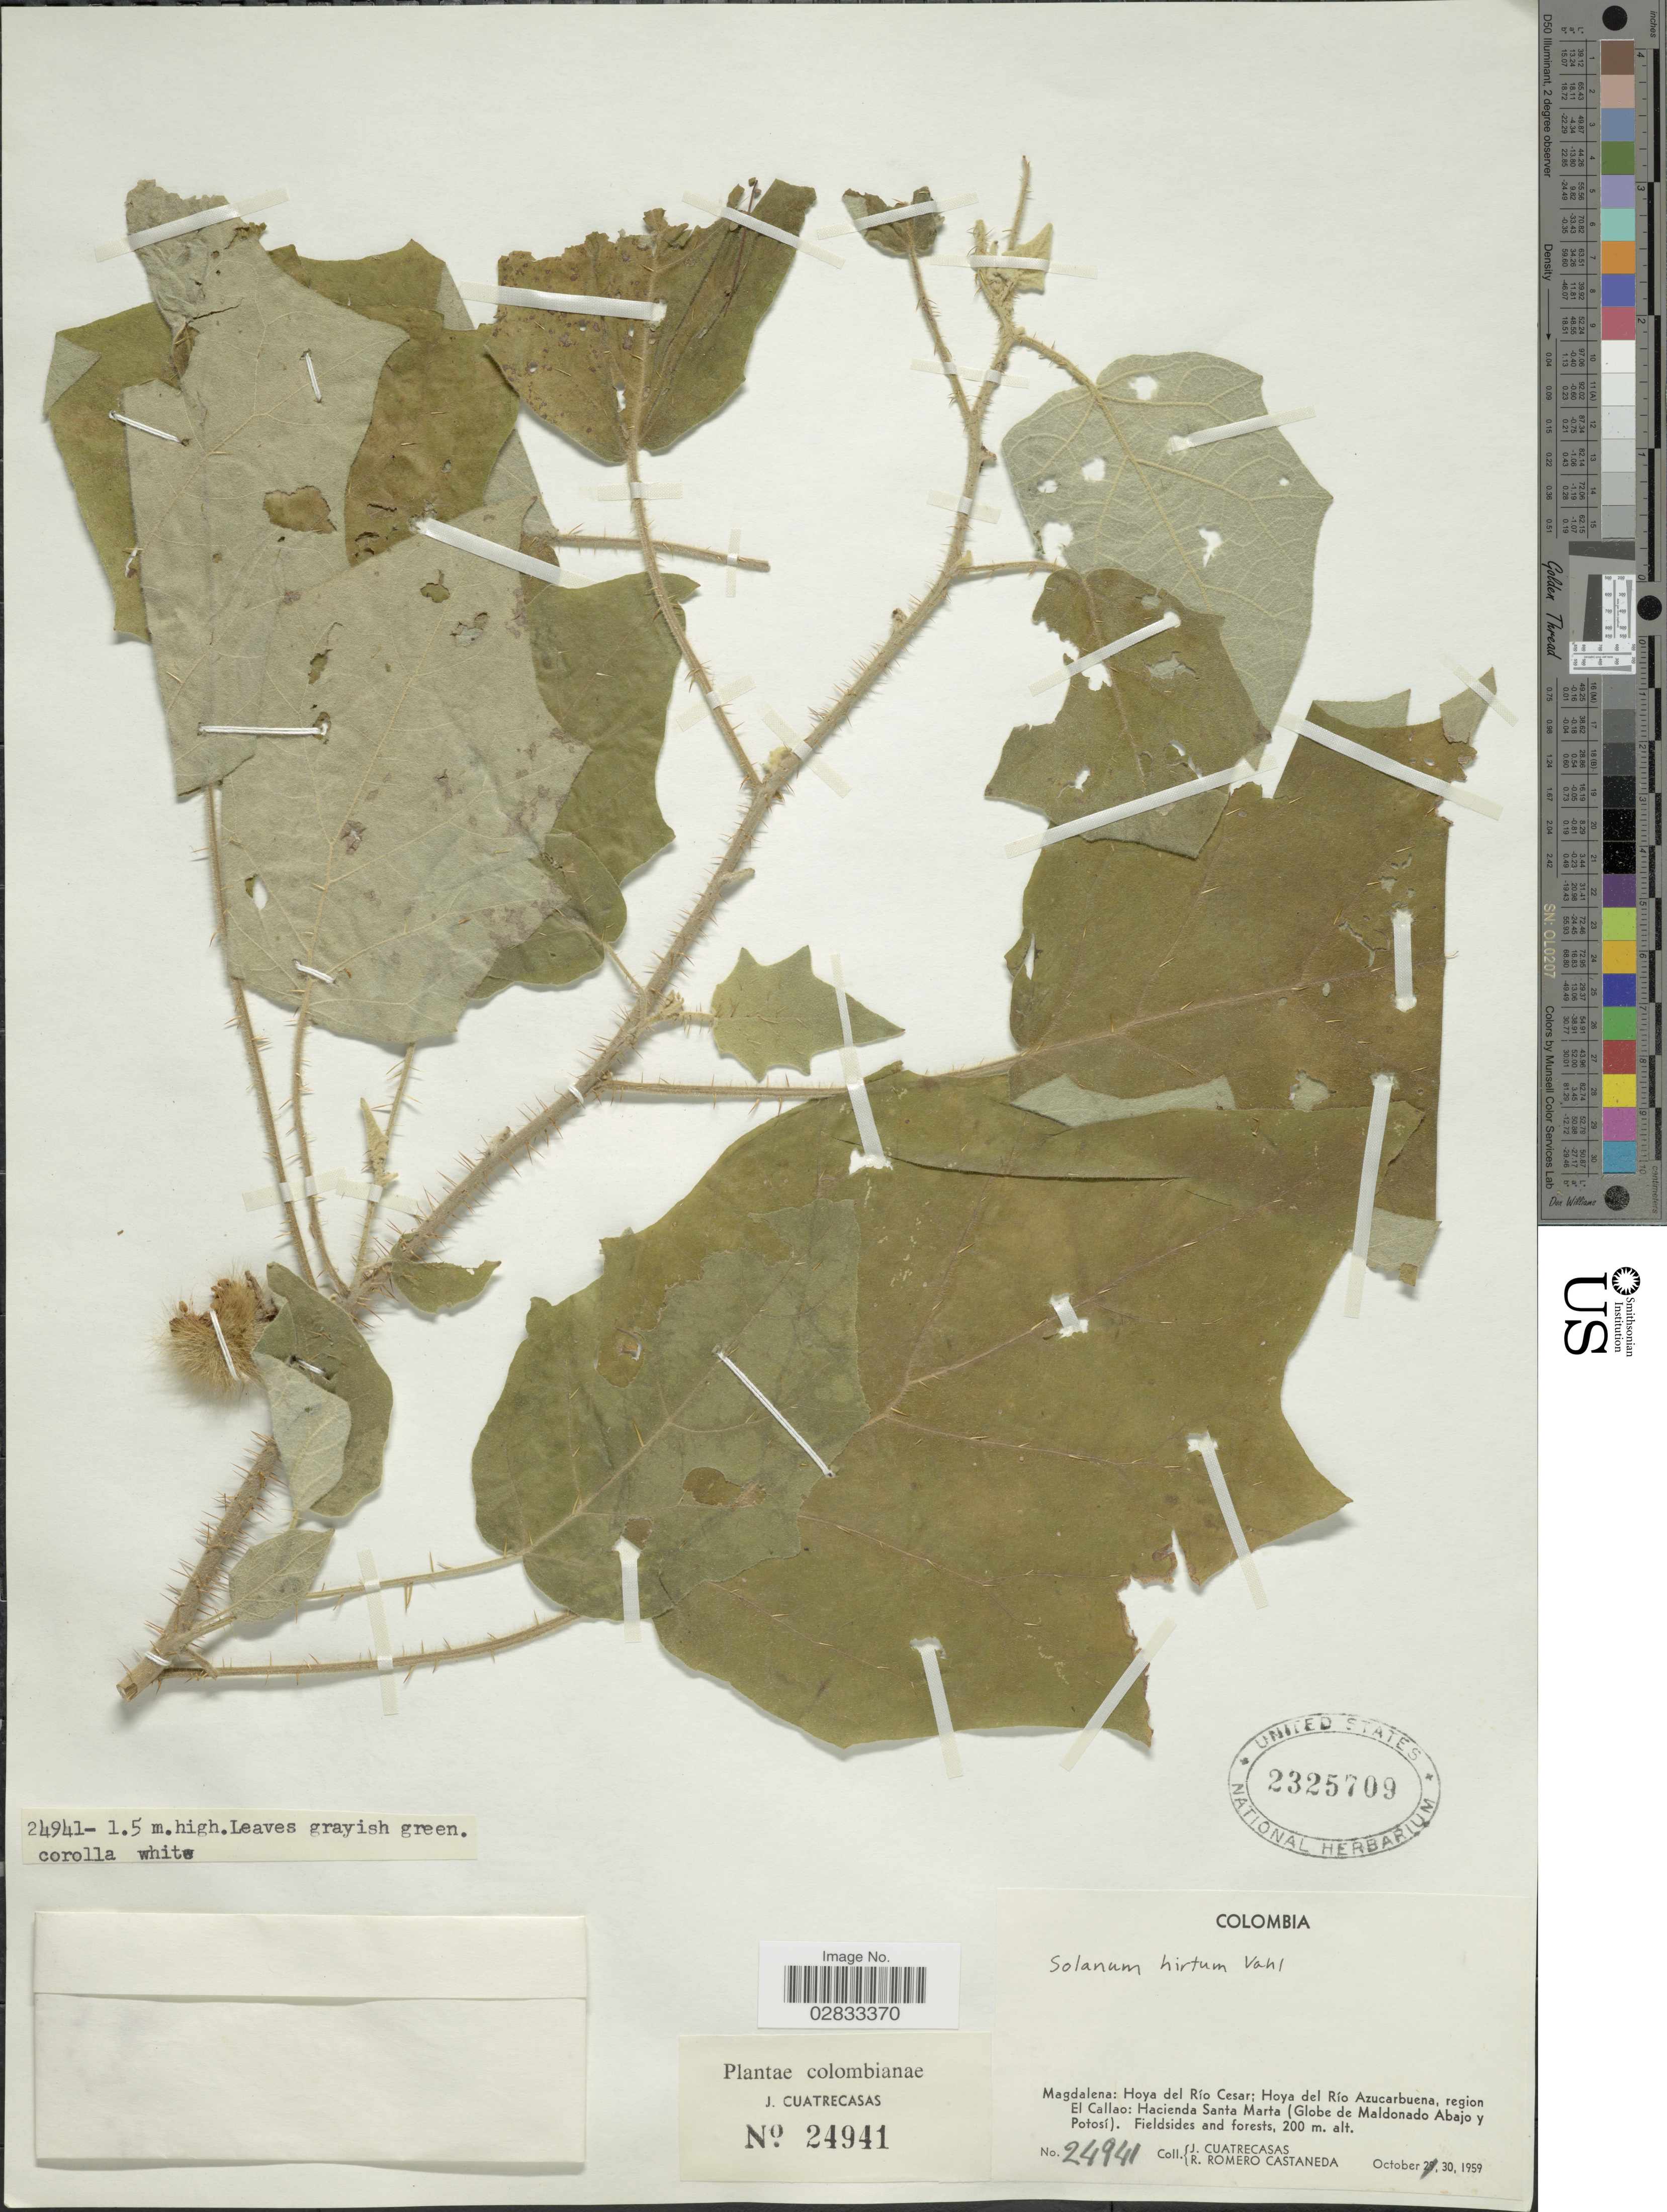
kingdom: Plantae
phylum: Tracheophyta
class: Magnoliopsida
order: Solanales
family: Solanaceae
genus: Solanum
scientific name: Solanum hirtum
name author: Vahl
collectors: J. Cuatrecasas & R. Romero Castañeda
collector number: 24941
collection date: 1959-10-30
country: Colombia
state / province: Magdalena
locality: Magdalena: Hoya del Río Cesar; Hoya del Río Azucarbuena, region El Callao: Hacienda Santa Marta (Globe de Maldonado Abajo y Potosí).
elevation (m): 200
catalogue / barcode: US 2325709